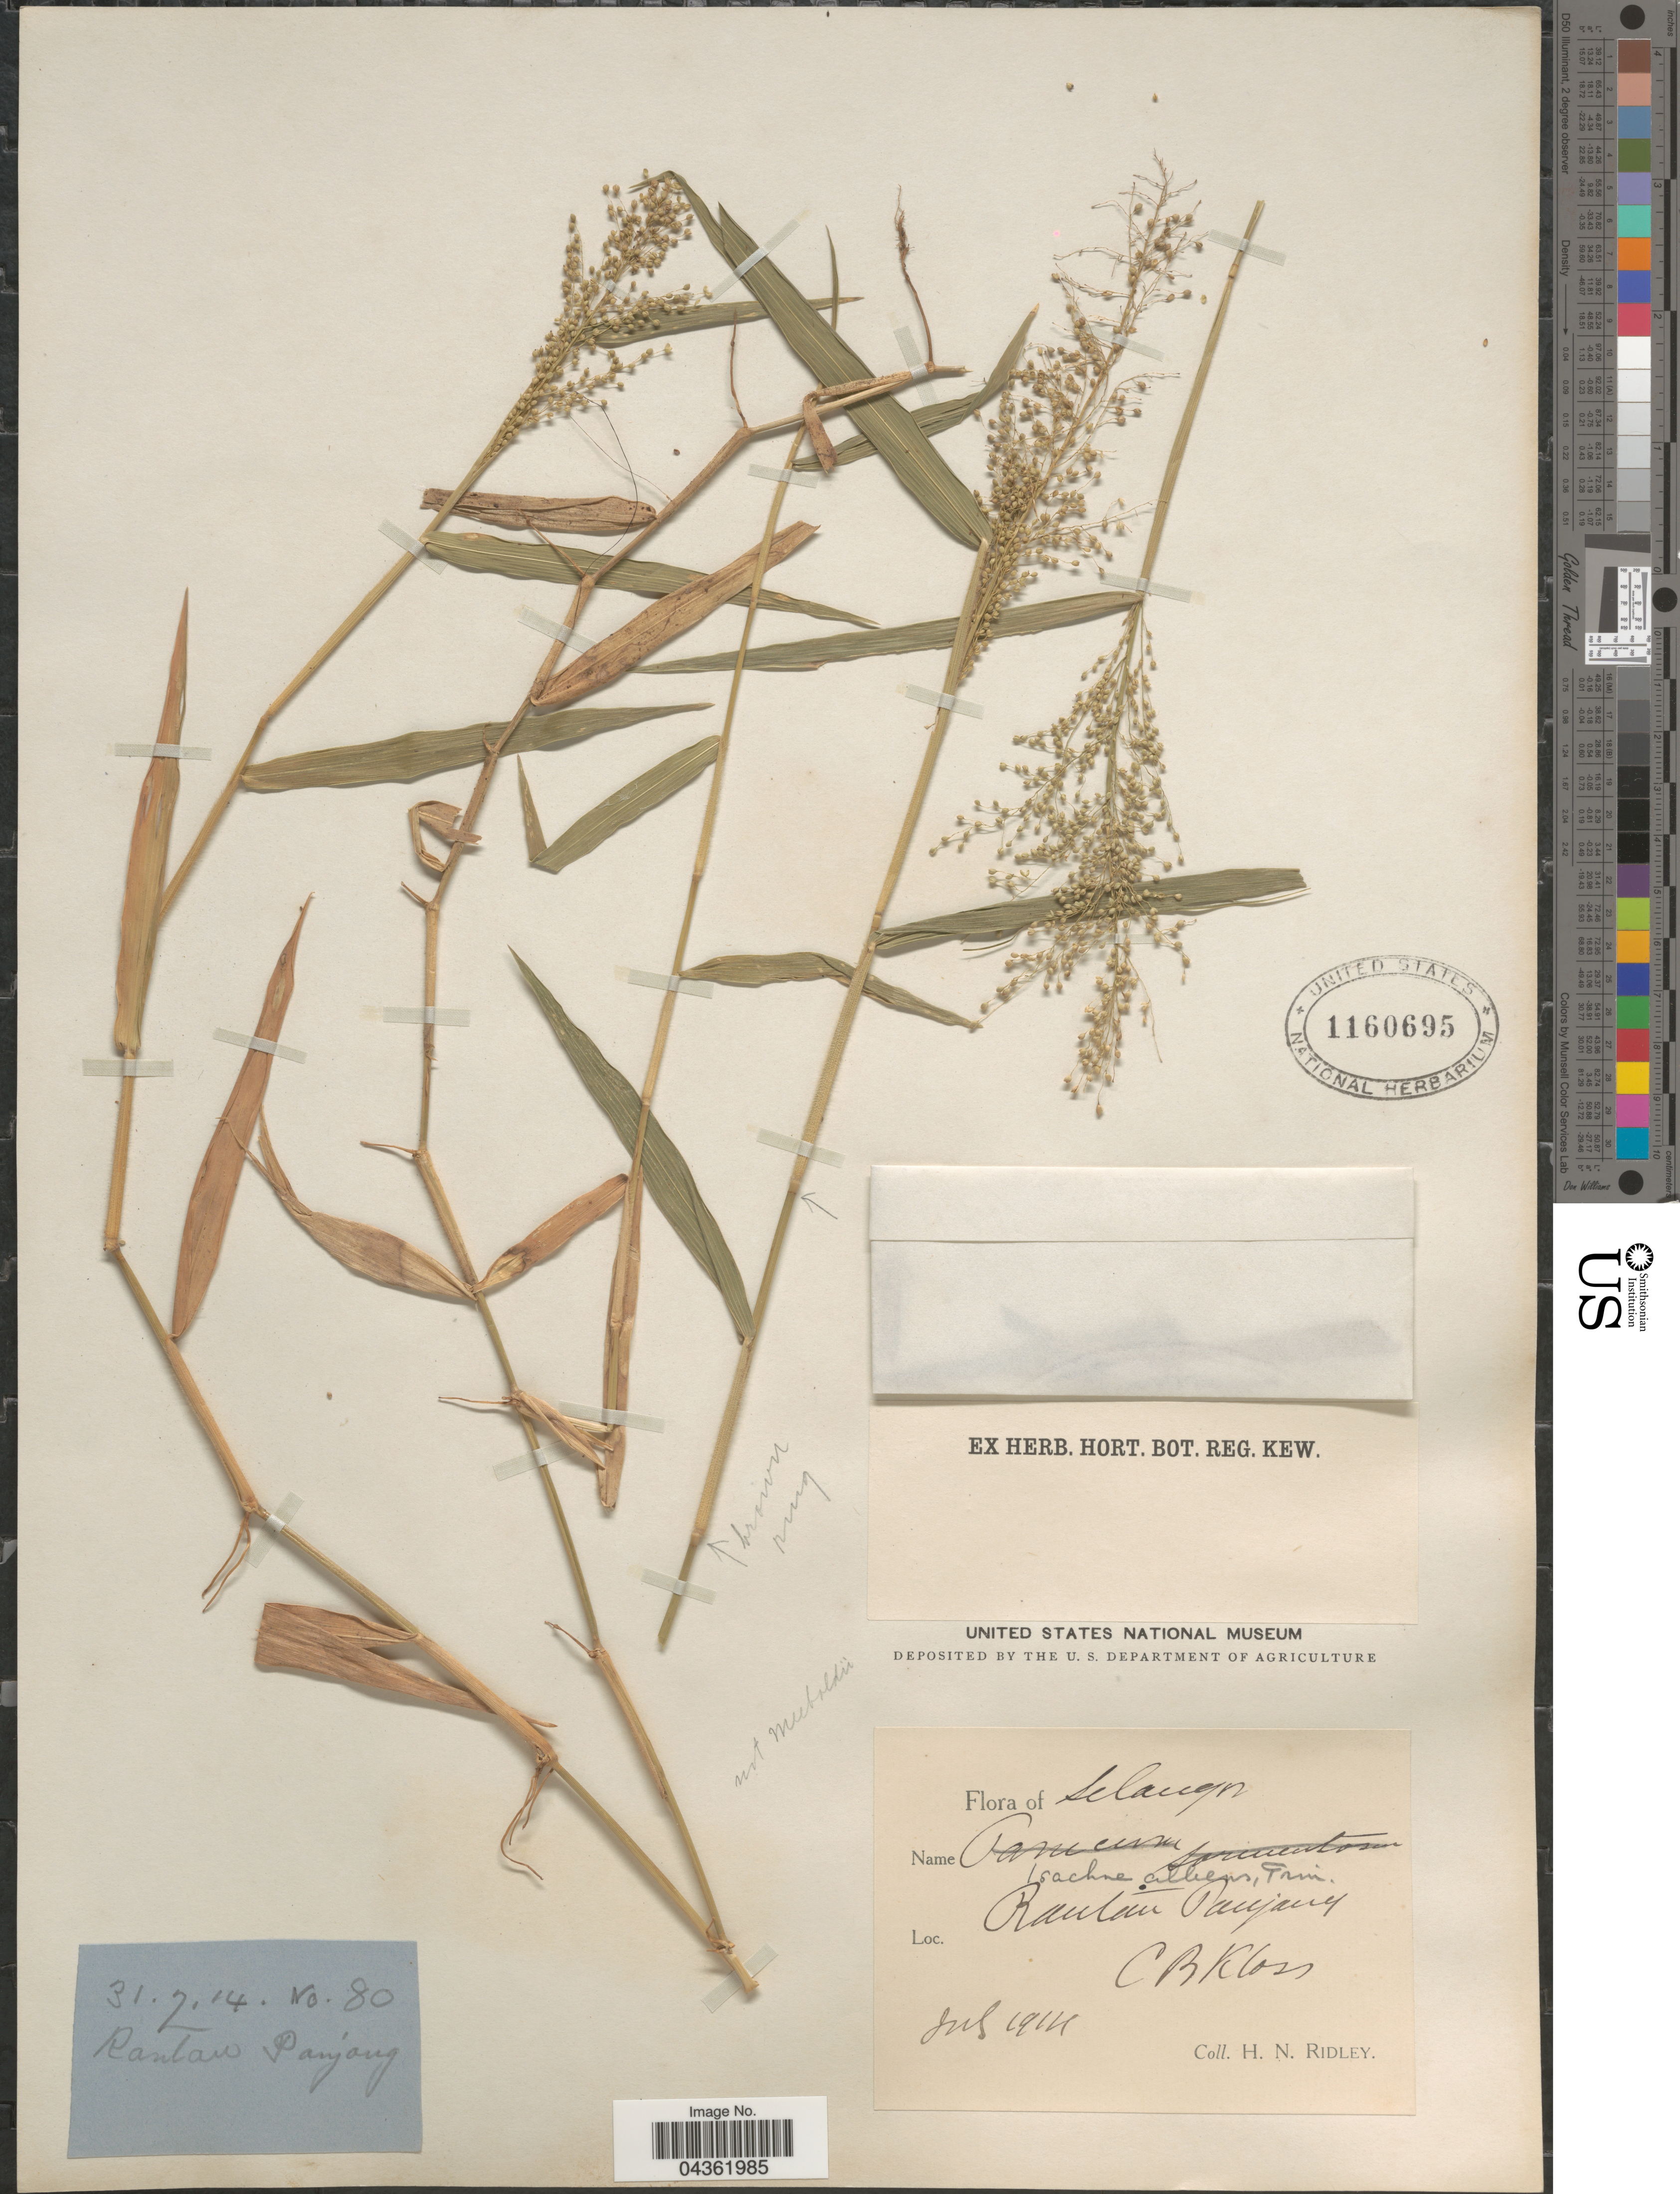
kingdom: Plantae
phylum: Tracheophyta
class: Liliopsida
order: Poales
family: Poaceae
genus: Isachne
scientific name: Isachne sp.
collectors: H. N. Ridley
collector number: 80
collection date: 1914-07-31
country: Malaysia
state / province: Selangor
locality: Rantau Panjang.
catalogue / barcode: US 1160695